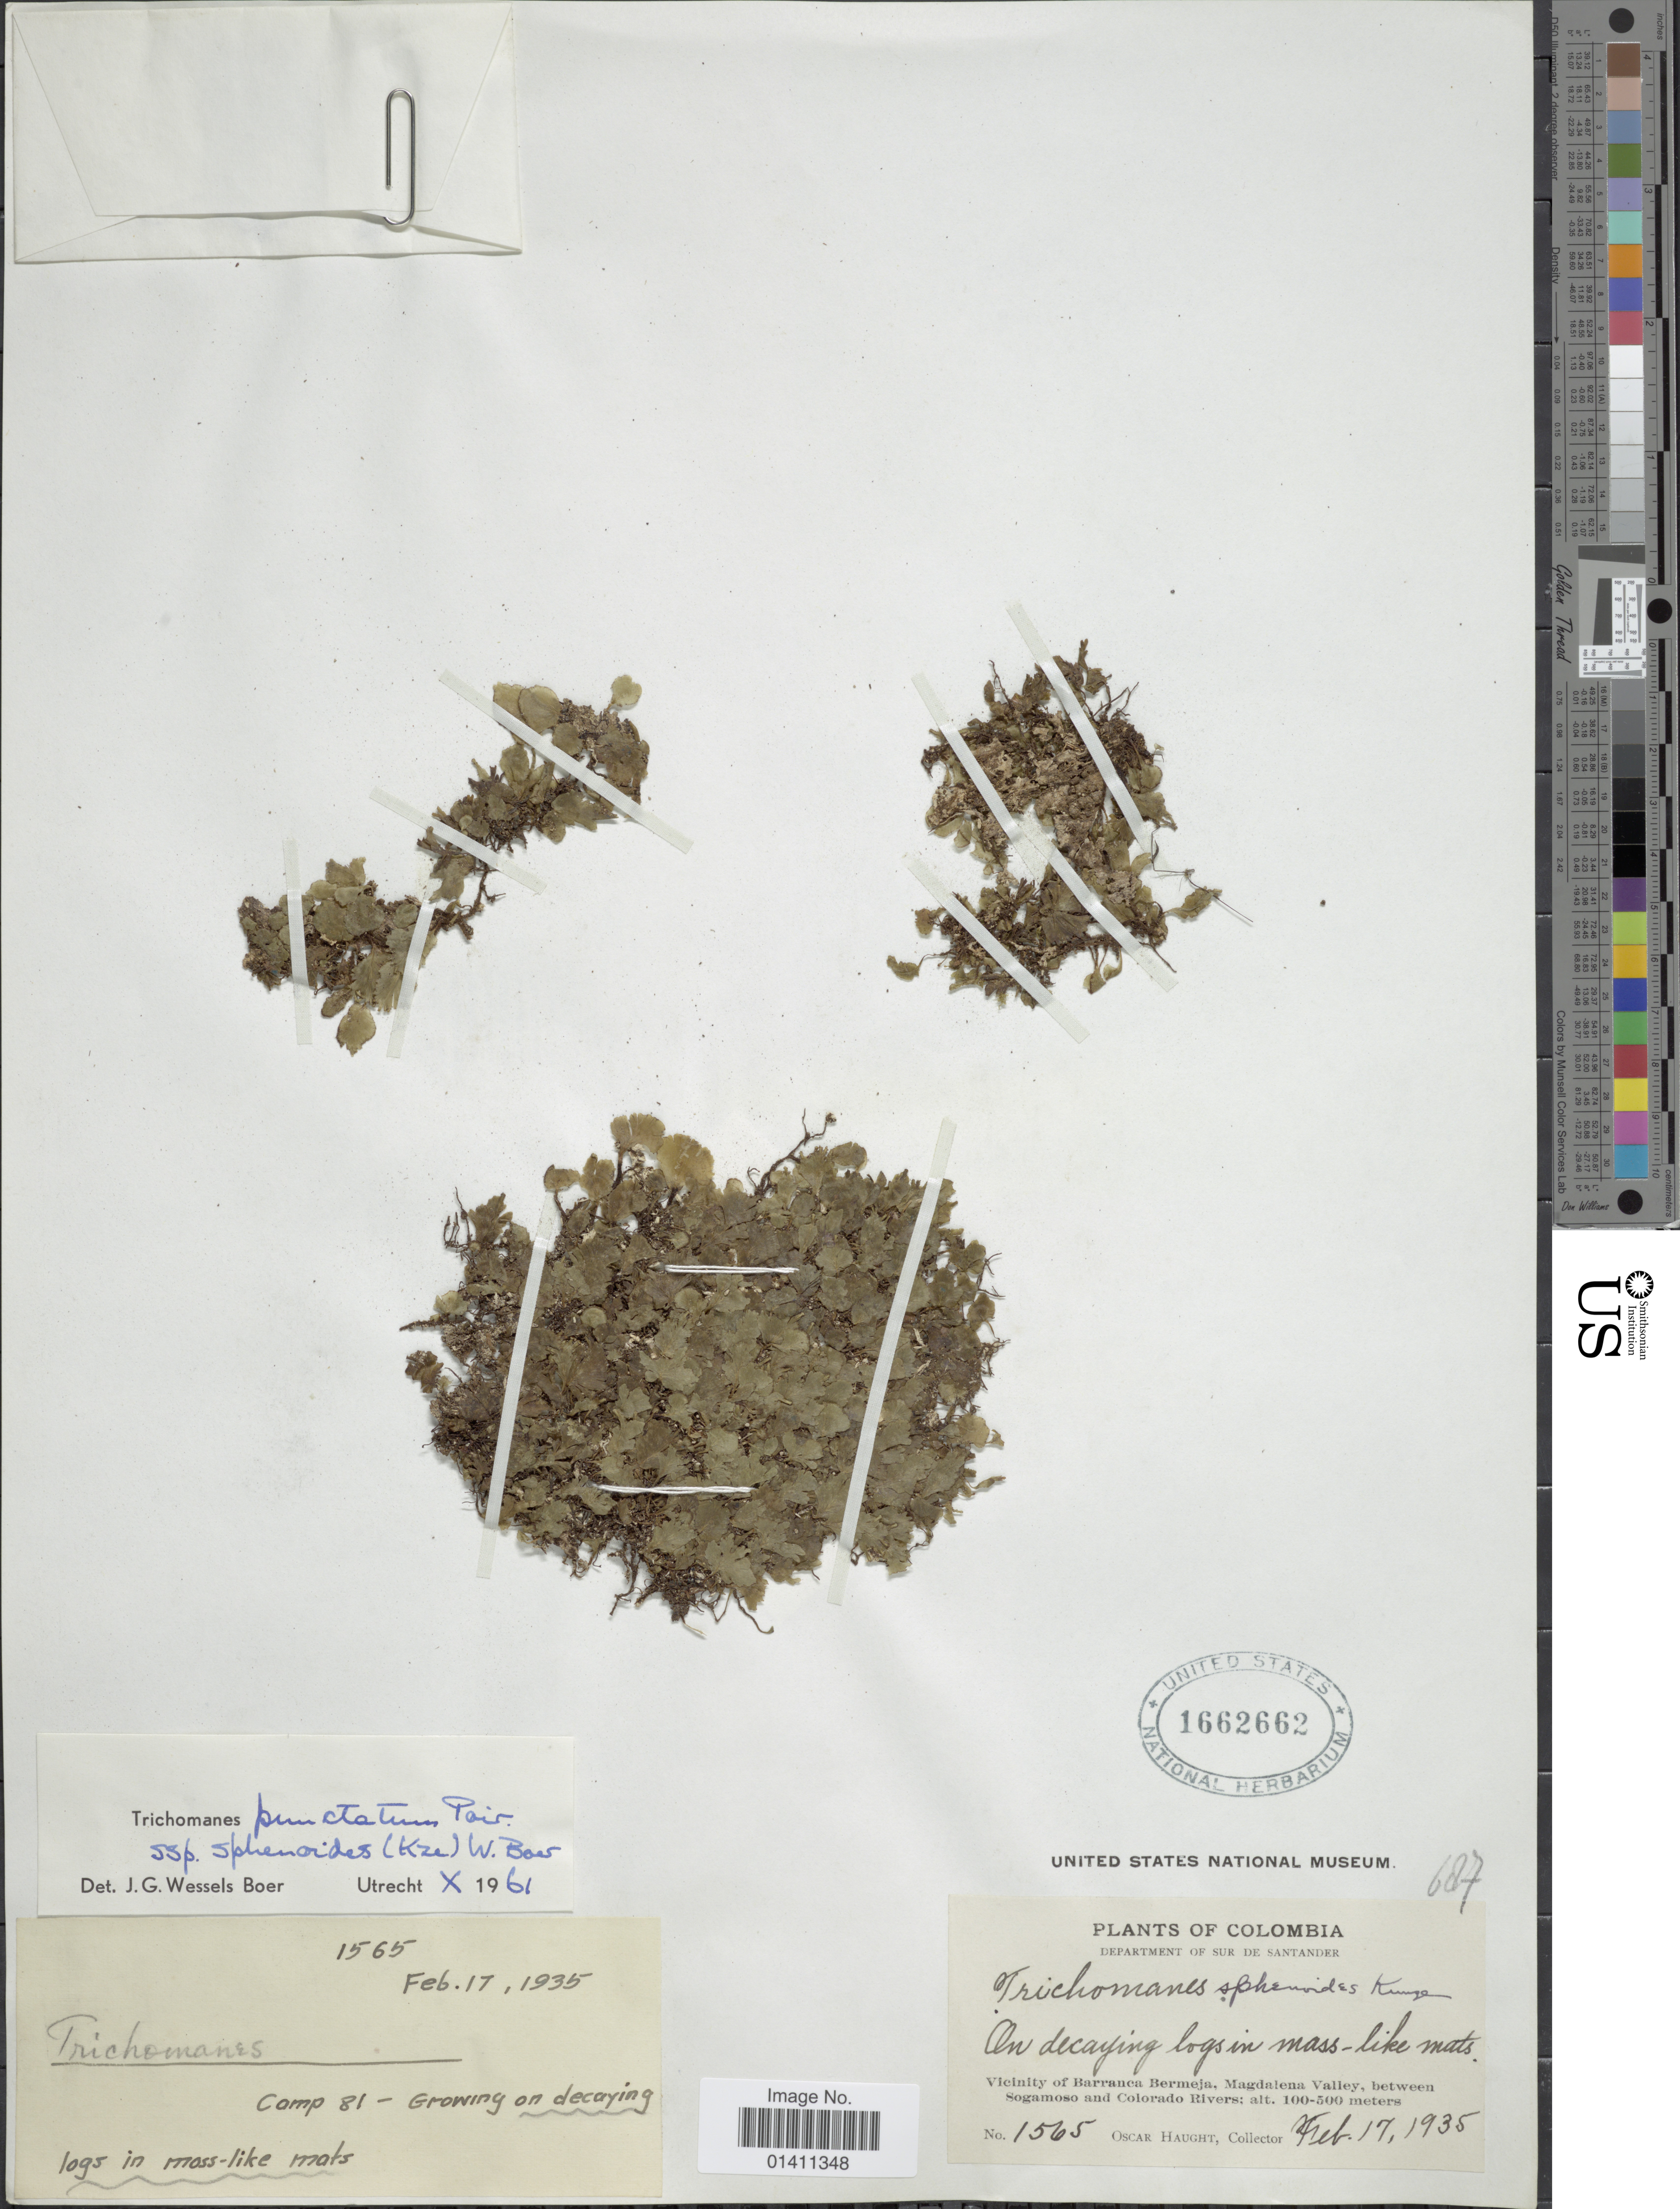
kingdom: Plantae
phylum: Tracheophyta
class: Polypodiopsida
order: Hymenophyllales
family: Hymenophyllaceae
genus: Didymoglossum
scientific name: Didymoglossum punctatum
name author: (Poir.) Desv.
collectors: O. L. Haught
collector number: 1565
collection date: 1935-02-17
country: Colombia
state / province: Magdalena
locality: Department of Sur de Santander. Vicinity of Barranca Bermeja, Magdalena Valley, between Sogamoso and Colorado Rivers. Camp 81.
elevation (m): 100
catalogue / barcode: US 1662662